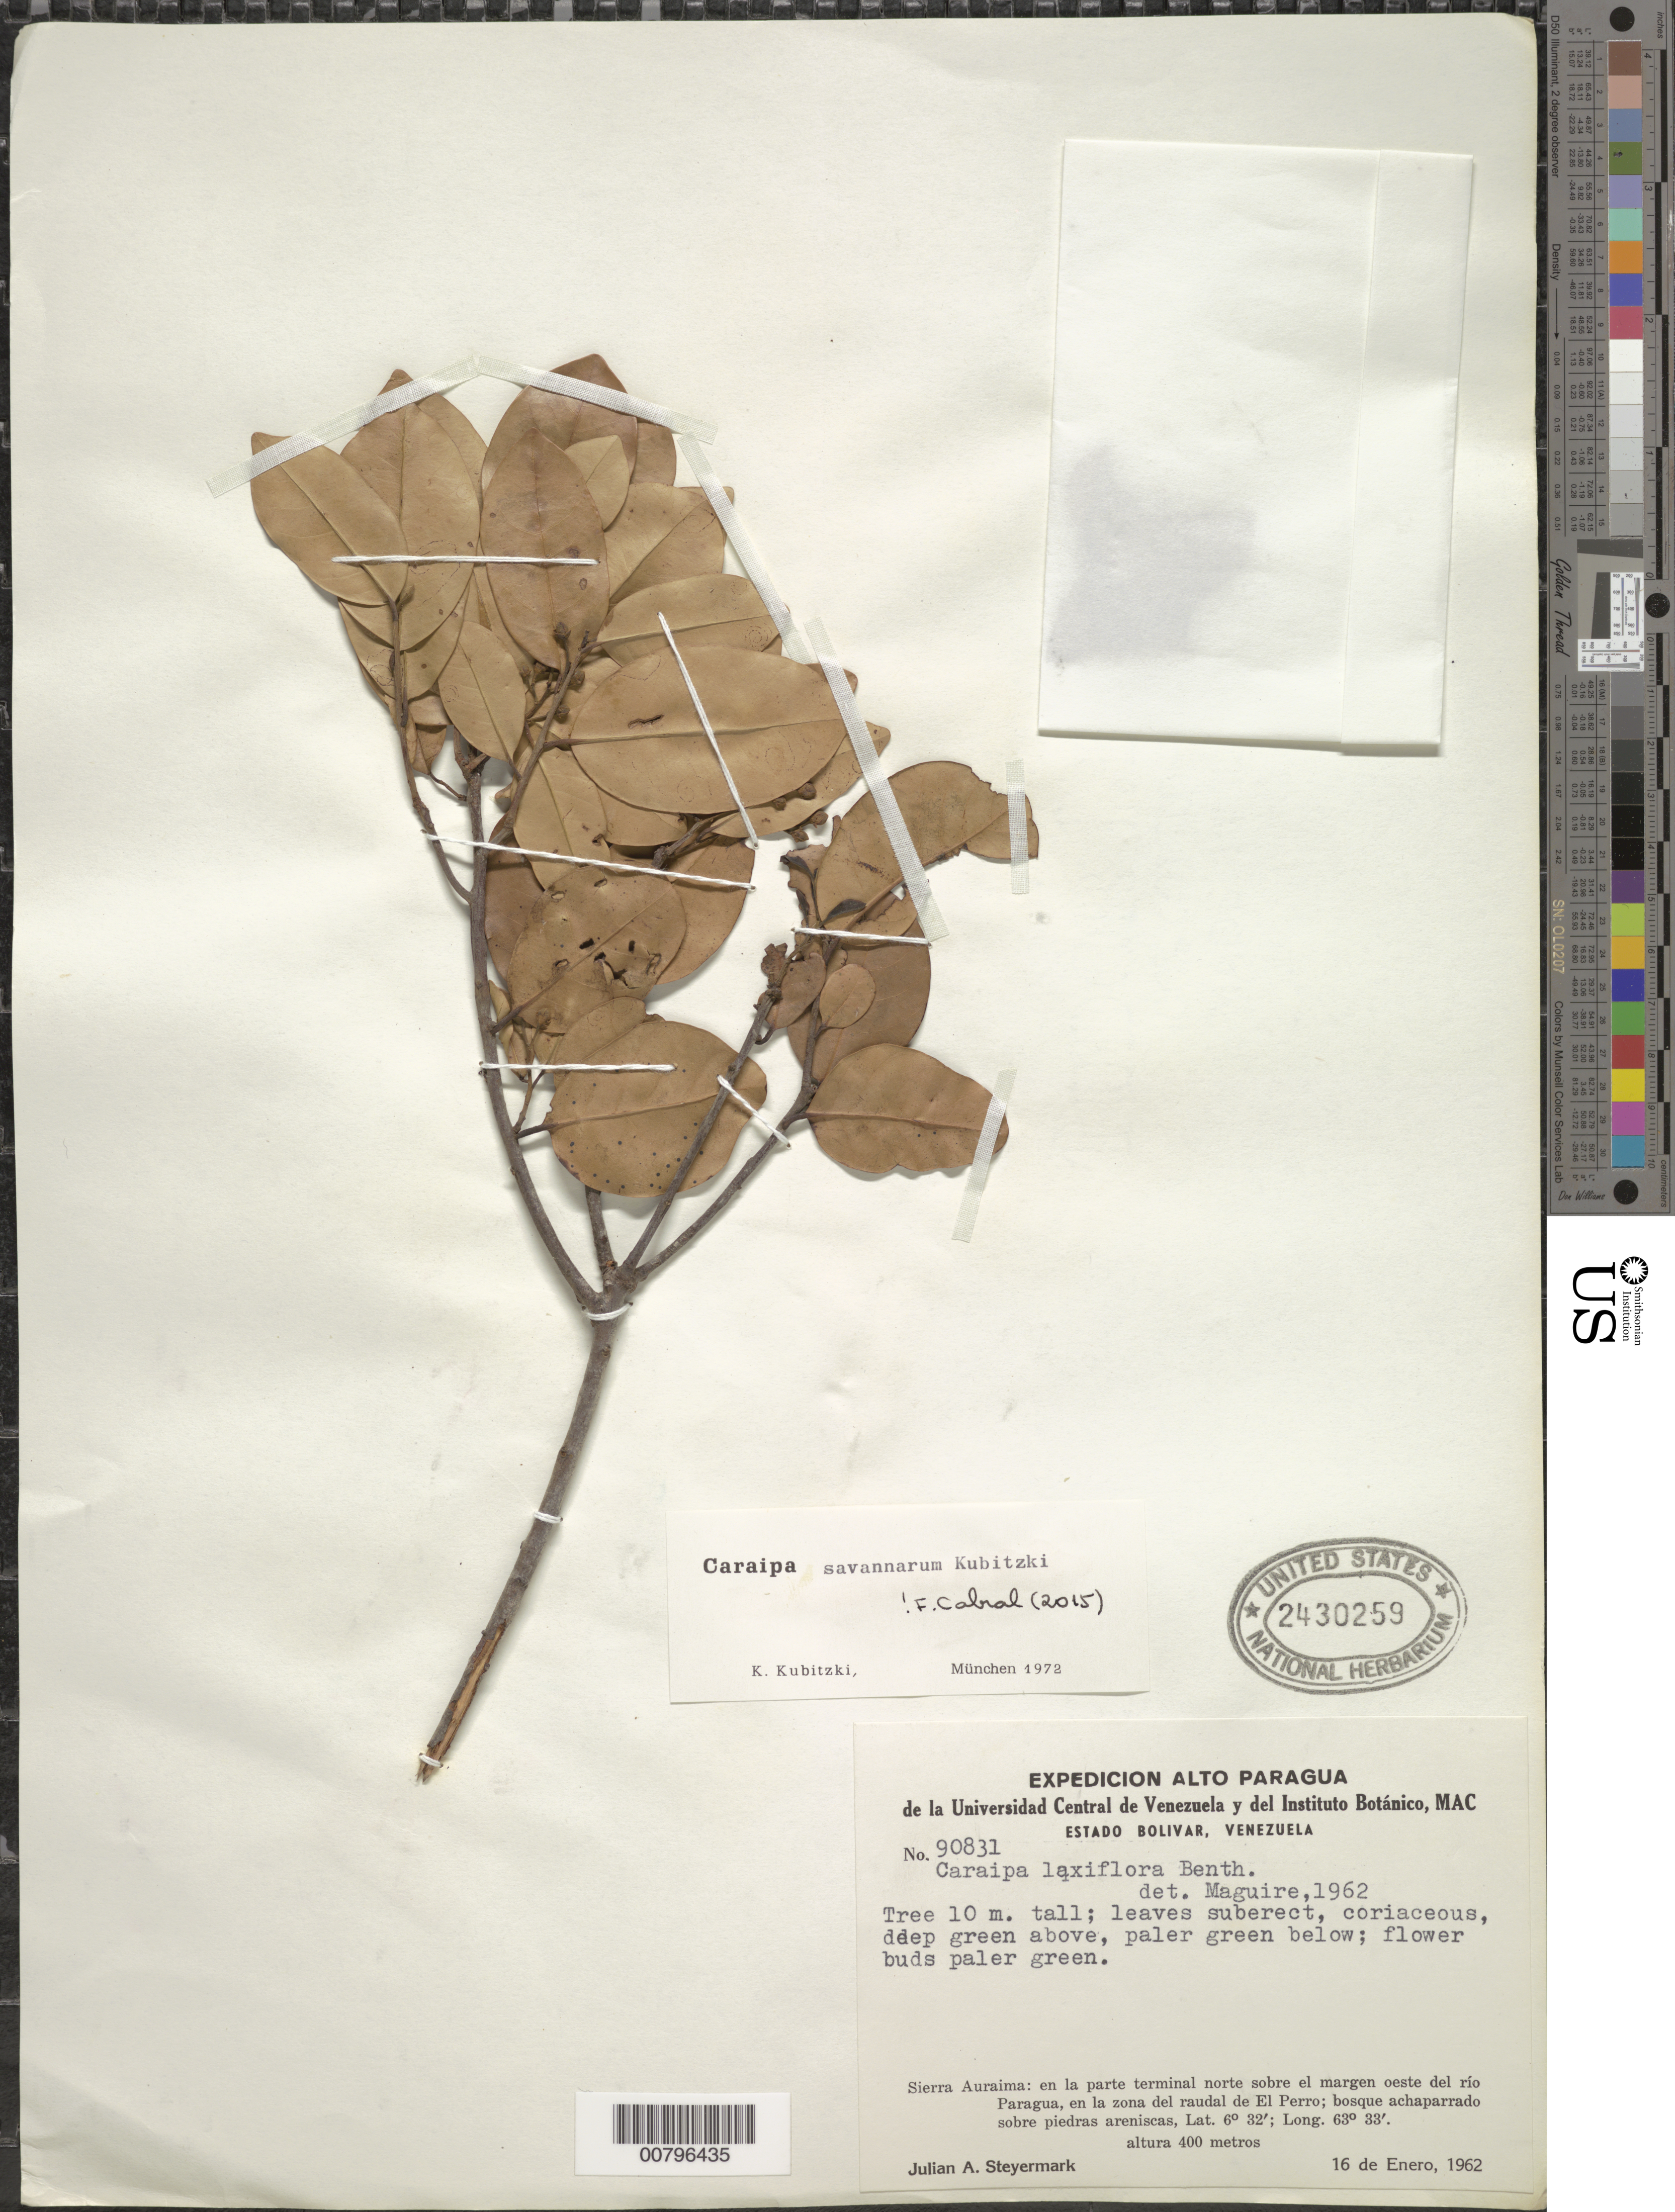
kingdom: Plantae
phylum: Tracheophyta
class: Magnoliopsida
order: Malpighiales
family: Calophyllaceae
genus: Caraipa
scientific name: Caraipa savannarum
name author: Kubitzki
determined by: (M) Universitat Munchen, Institut fur Systematische Botanik (GERMANY)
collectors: J. Steyermark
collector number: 90831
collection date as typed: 16-Jan-62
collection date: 1962-01-16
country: Venezuela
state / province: Bolívar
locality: Sierra Auraima, parte terminal norte sobre el margen W of Río Paragua, en la zona del raudal de El Perro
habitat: Bosque achaparrado sobre piedras areniscas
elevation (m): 400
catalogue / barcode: US 2430259